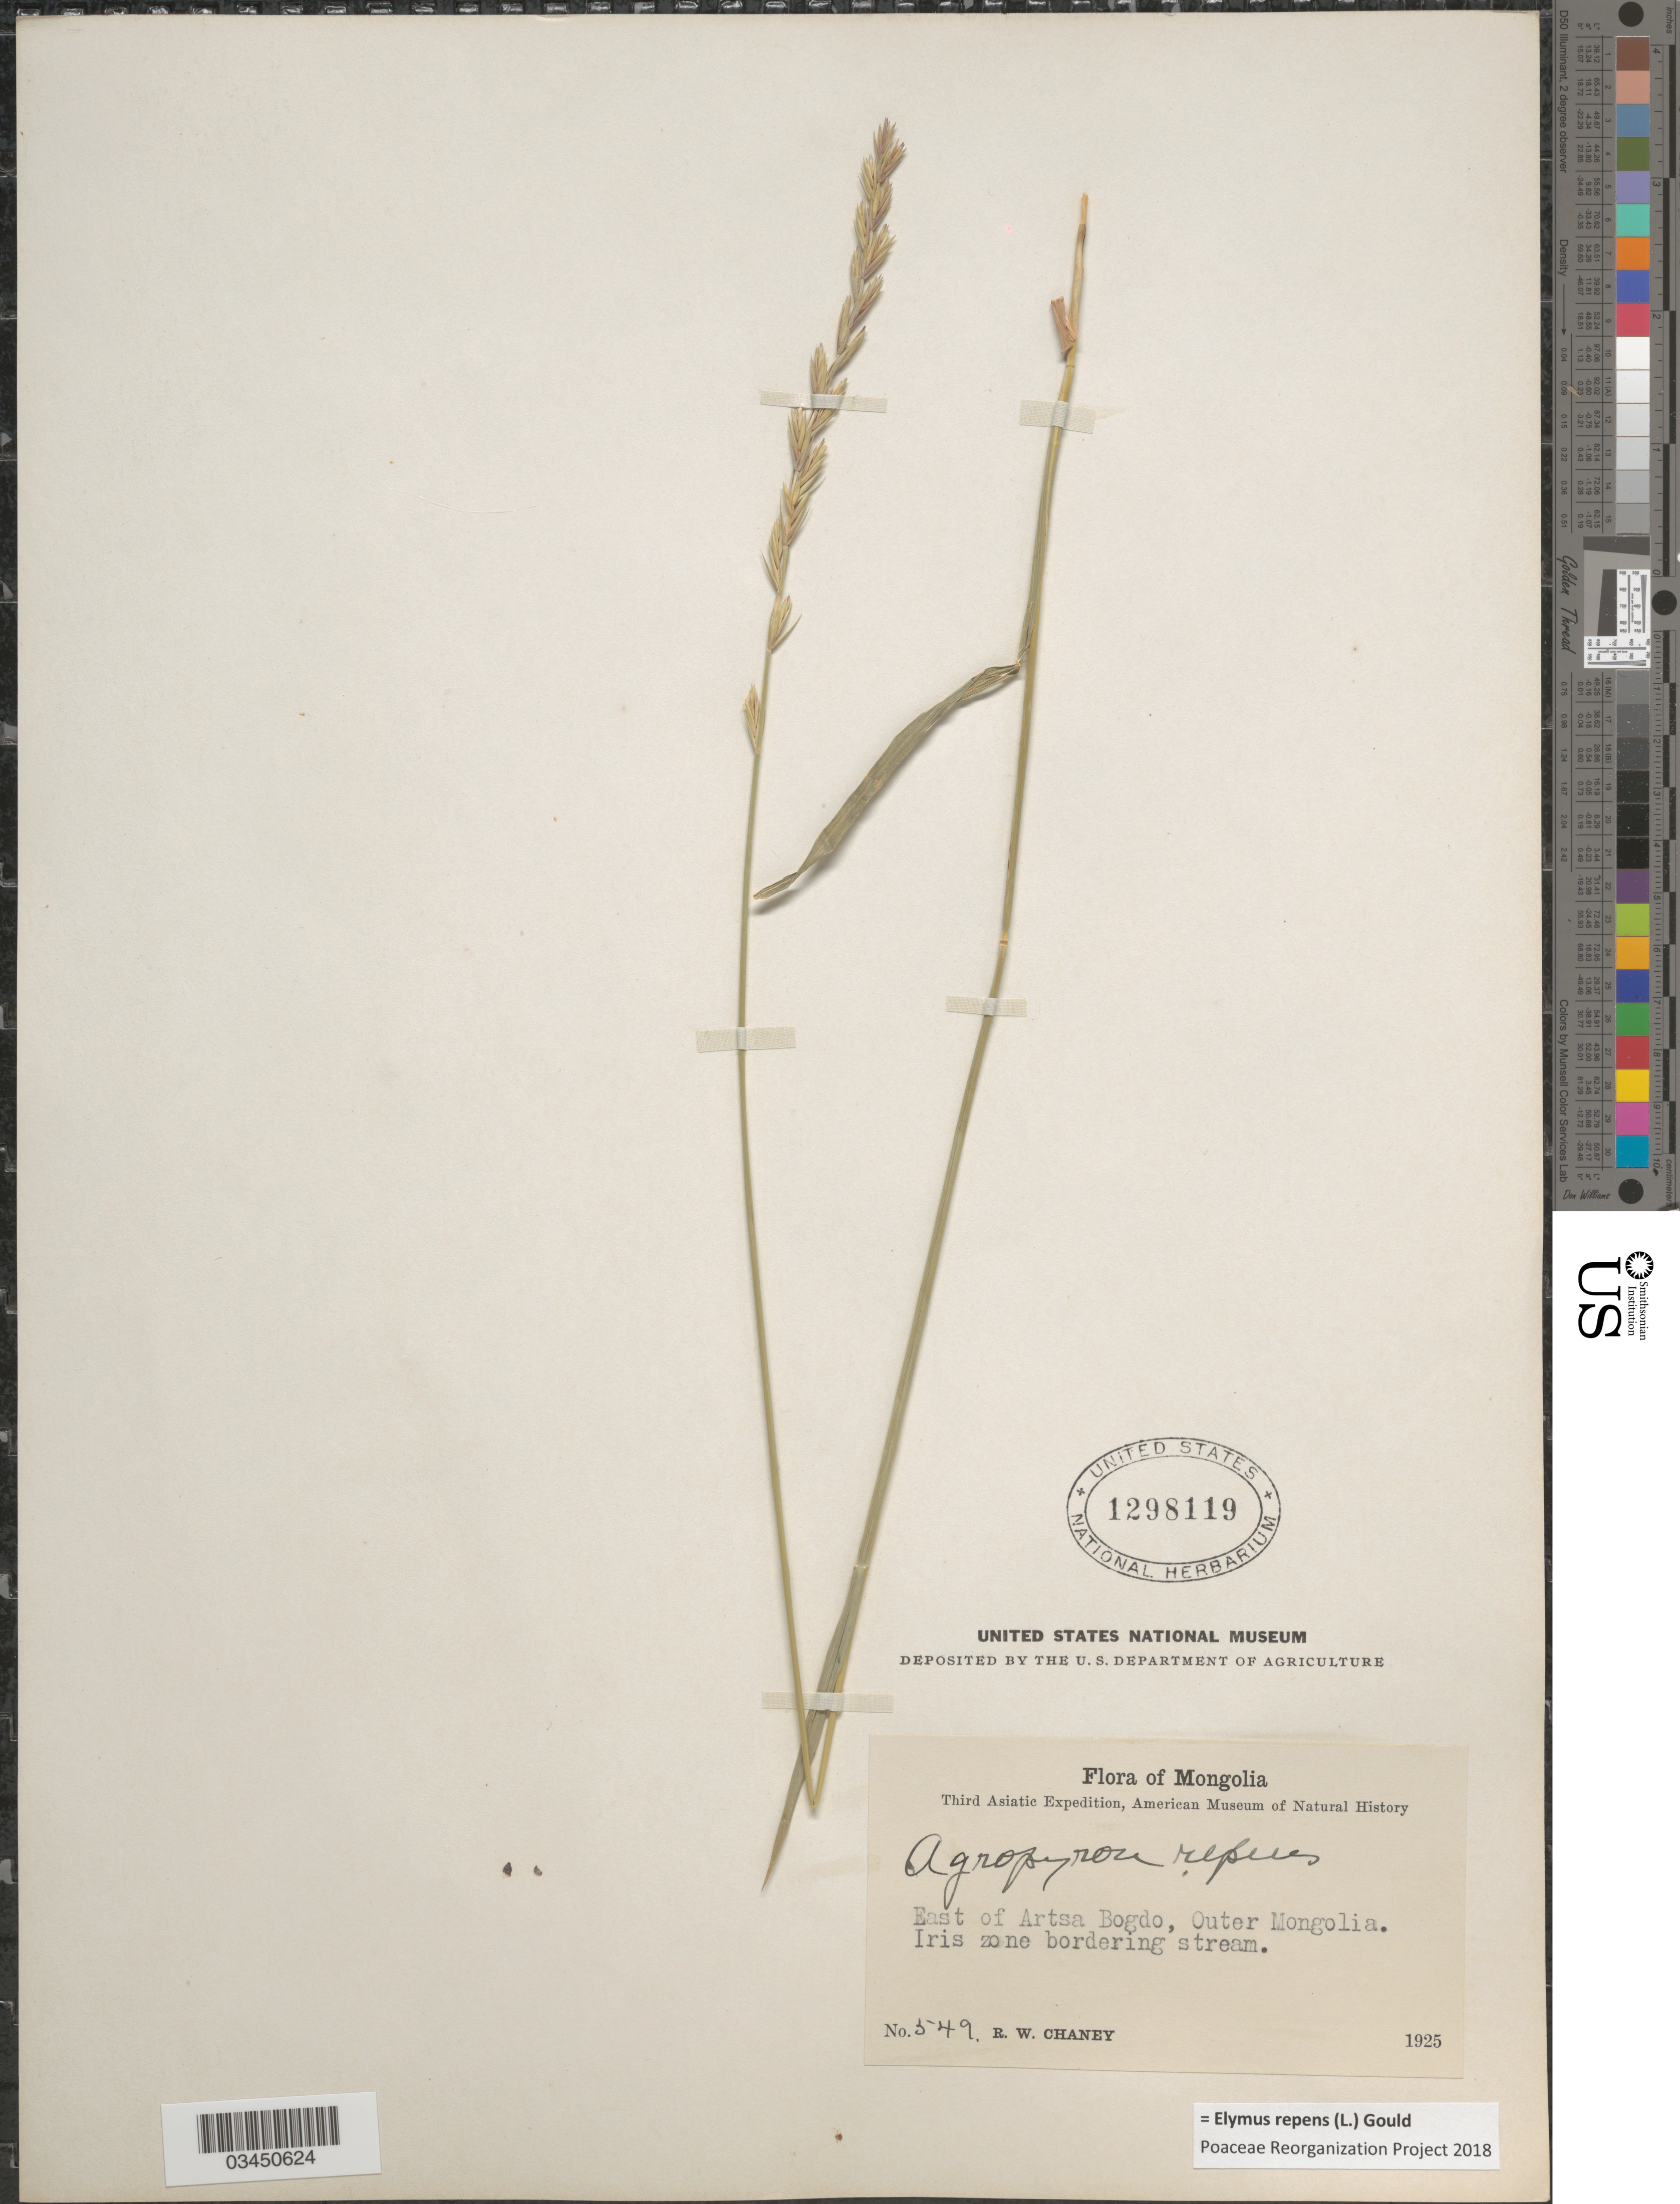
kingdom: Plantae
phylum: Tracheophyta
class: Liliopsida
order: Poales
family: Poaceae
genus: Elymus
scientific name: Elymus repens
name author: (L.) Gould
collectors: R. Chaney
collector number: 549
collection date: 1925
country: Mongolia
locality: Third Asiatic Expedition, American Museum of Natural History. East of Artsa Bogdo, Outer Mongolia. Iris zone bordering stream.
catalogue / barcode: US 1298119